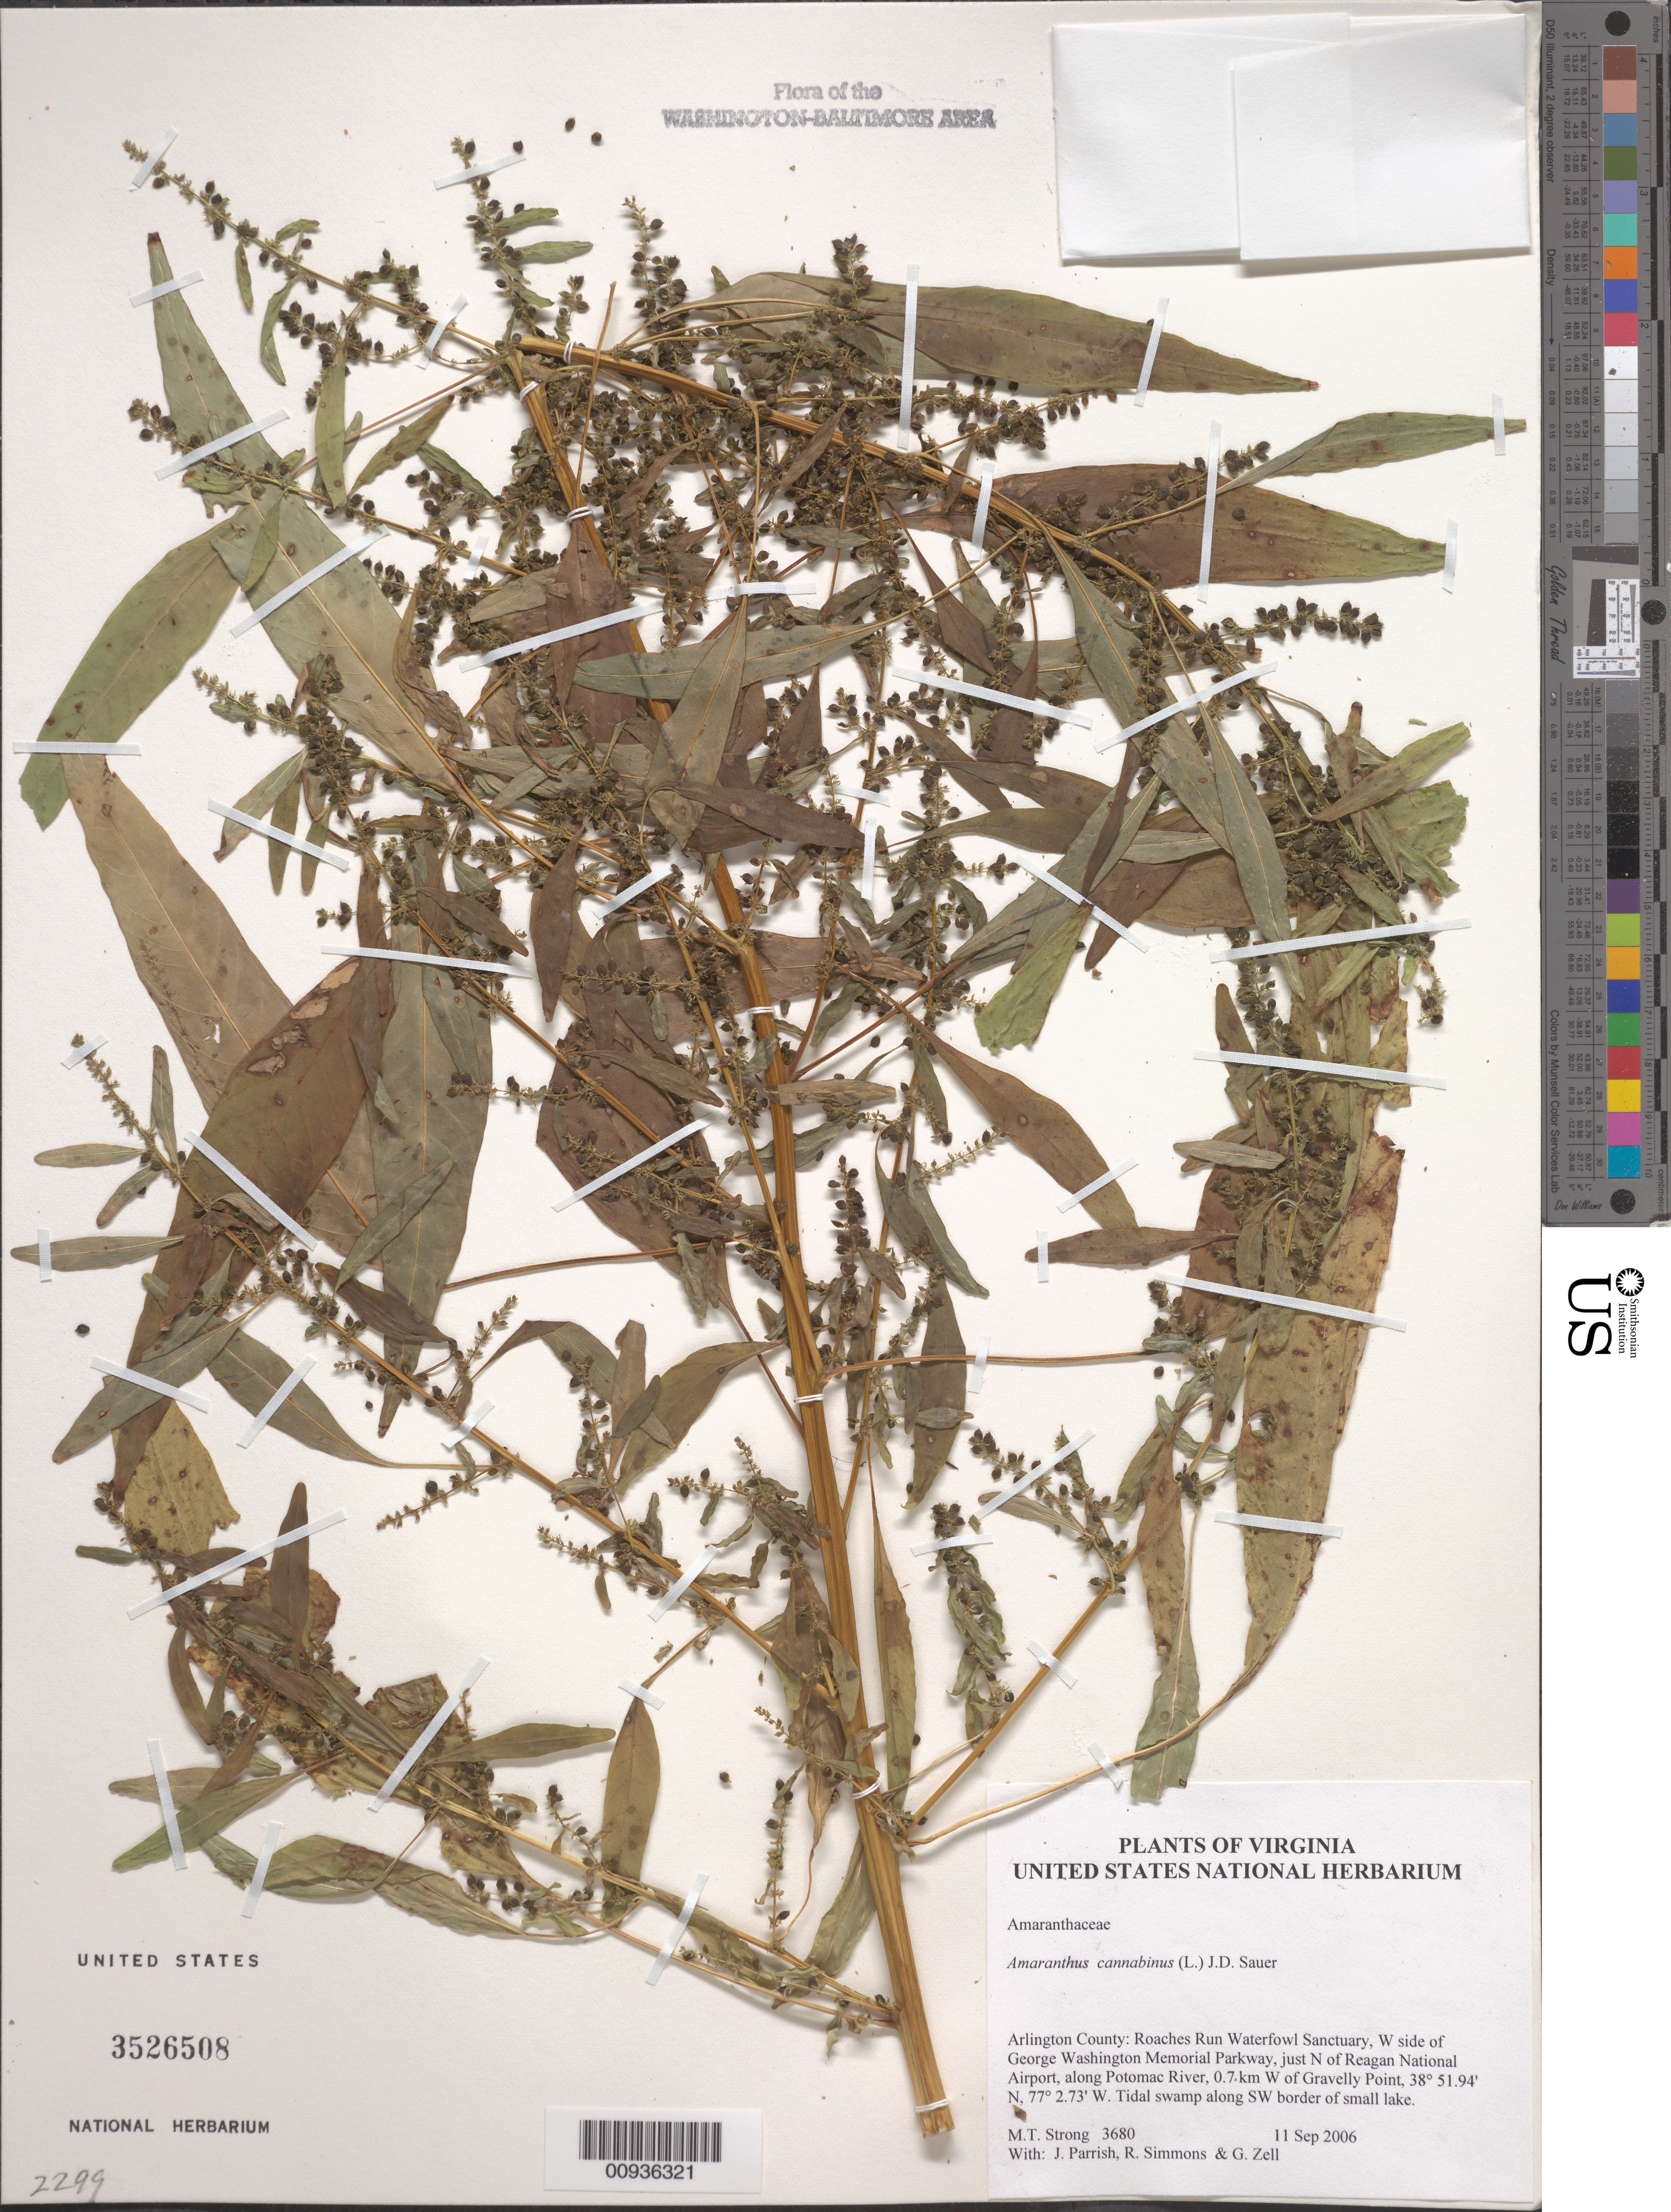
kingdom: Plantae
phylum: Tracheophyta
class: Magnoliopsida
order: Caryophyllales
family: Amaranthaceae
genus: Amaranthus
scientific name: Amaranthus cannabinus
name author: (L.) E.G. F. Sauer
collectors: M. T. Strong, J. Parrish, R. Simmons & G. Zell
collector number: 3680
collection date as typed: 11 Sep 2006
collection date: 2006-09-11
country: United States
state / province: Virginia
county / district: Arlington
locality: Roaches Run Waterfowl Sanctuary, W side of George Washington Memorial Parkway, just N of Reagan National Airport, along Potomac River, 0.7 km W of Gravelly Point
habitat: tidal swamp along SW border of small lake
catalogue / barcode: US 3526508